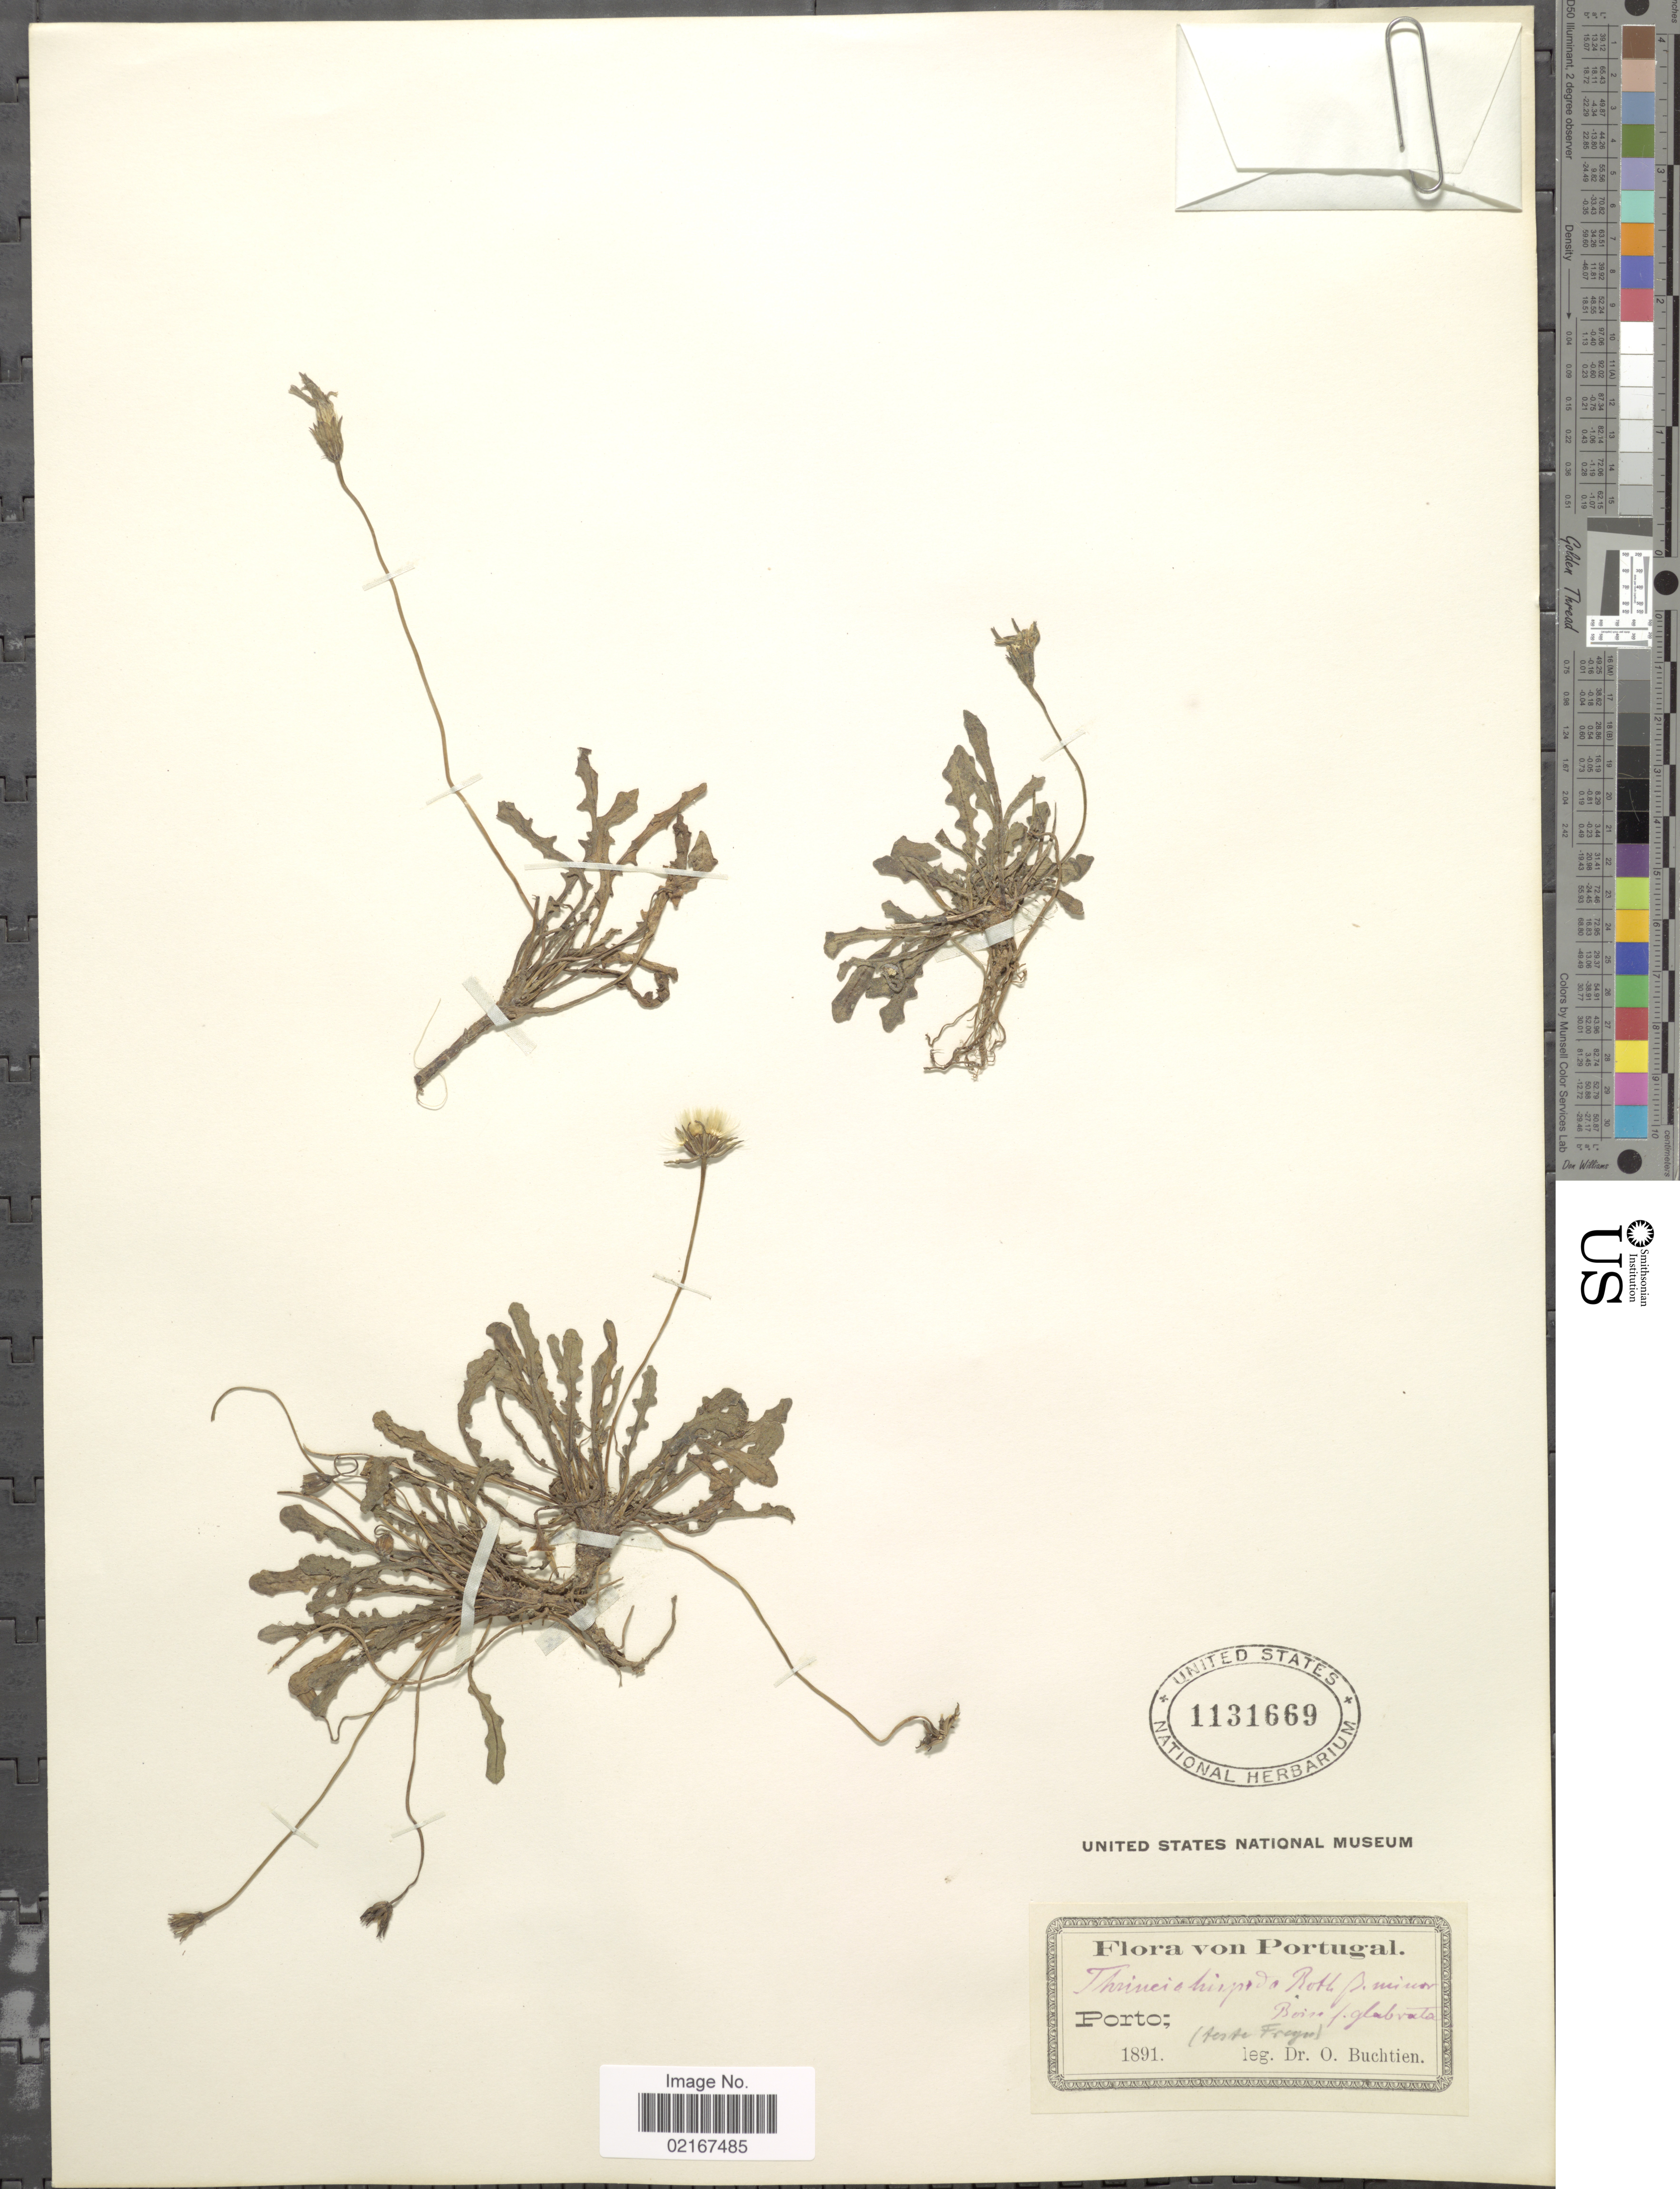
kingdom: Plantae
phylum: Tracheophyta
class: Magnoliopsida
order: Asterales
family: Asteraceae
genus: Leontodon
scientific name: Leontodon hispidus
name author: L.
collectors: O. Buchtien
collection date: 1891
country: Portugal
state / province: Porto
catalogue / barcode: US 1131669